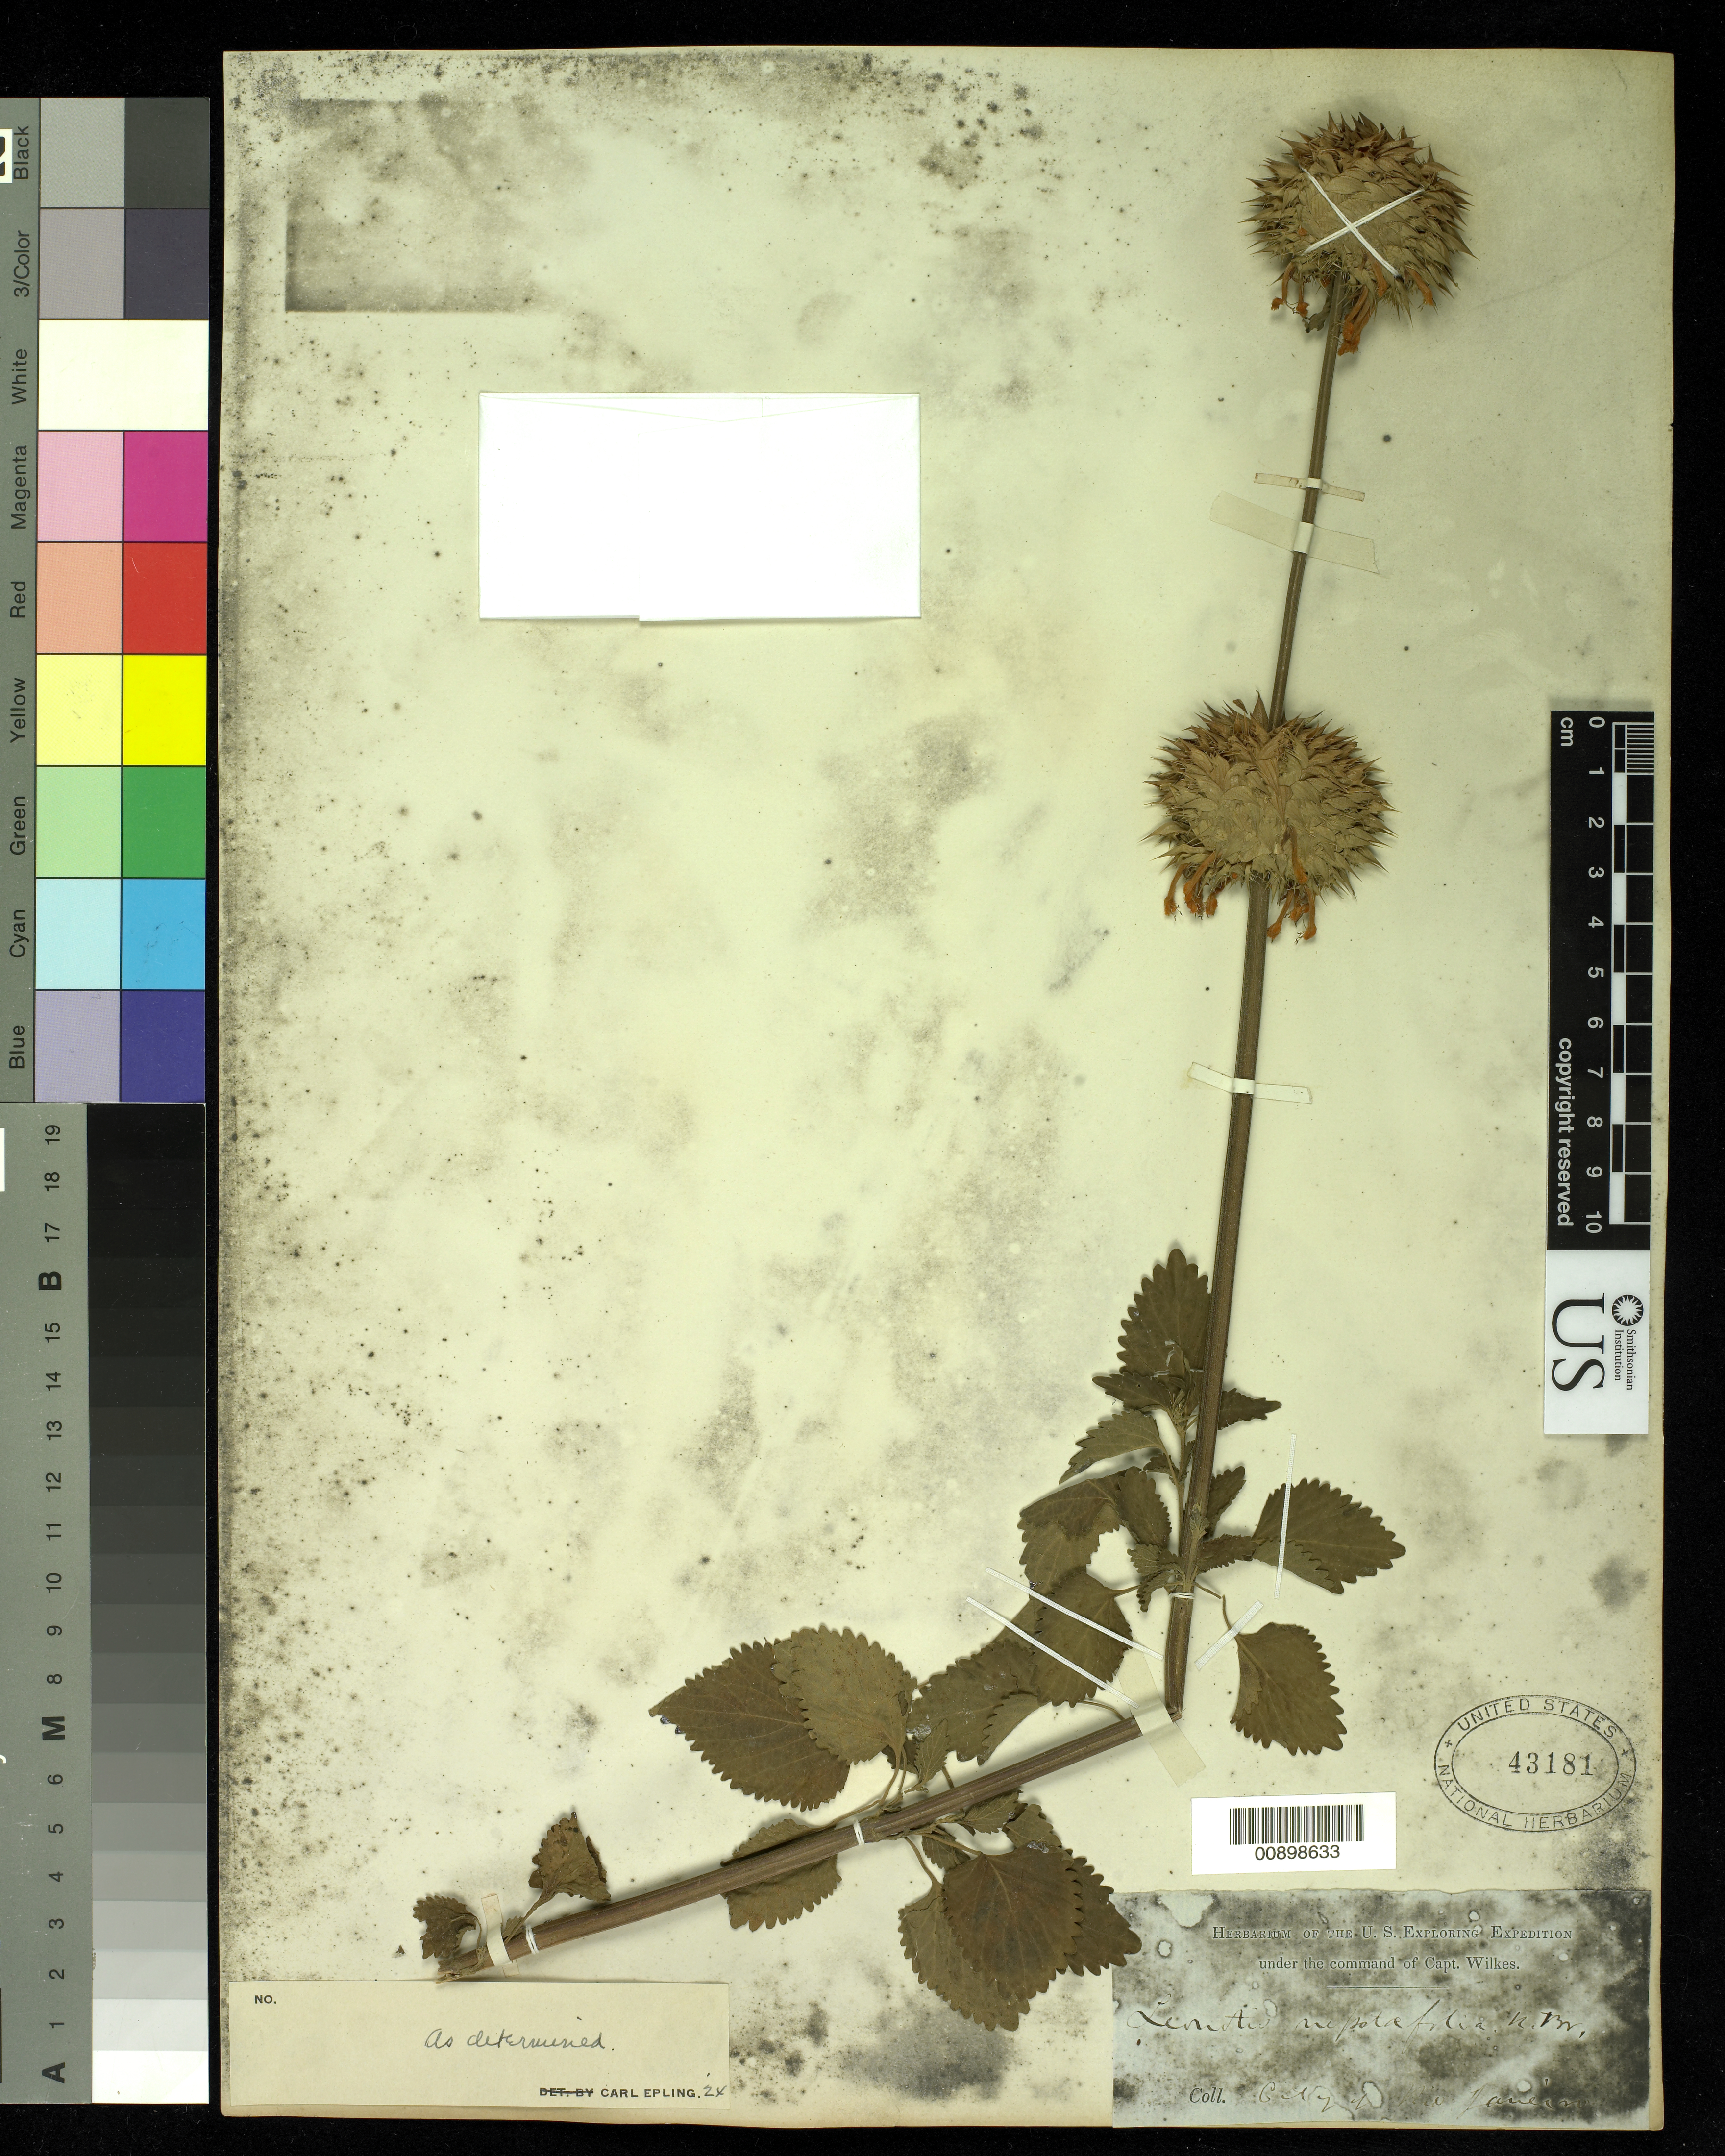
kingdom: Plantae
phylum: Tracheophyta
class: Magnoliopsida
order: Lamiales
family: Lamiaceae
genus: Leonotis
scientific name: Leonotis nepetifolia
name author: (L.) R. Br.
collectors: Wilkes Explor. Exped.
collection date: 1838/1842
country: Brazil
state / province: Rio de Janeiro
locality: City of Rio Janeiro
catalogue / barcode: US 43181